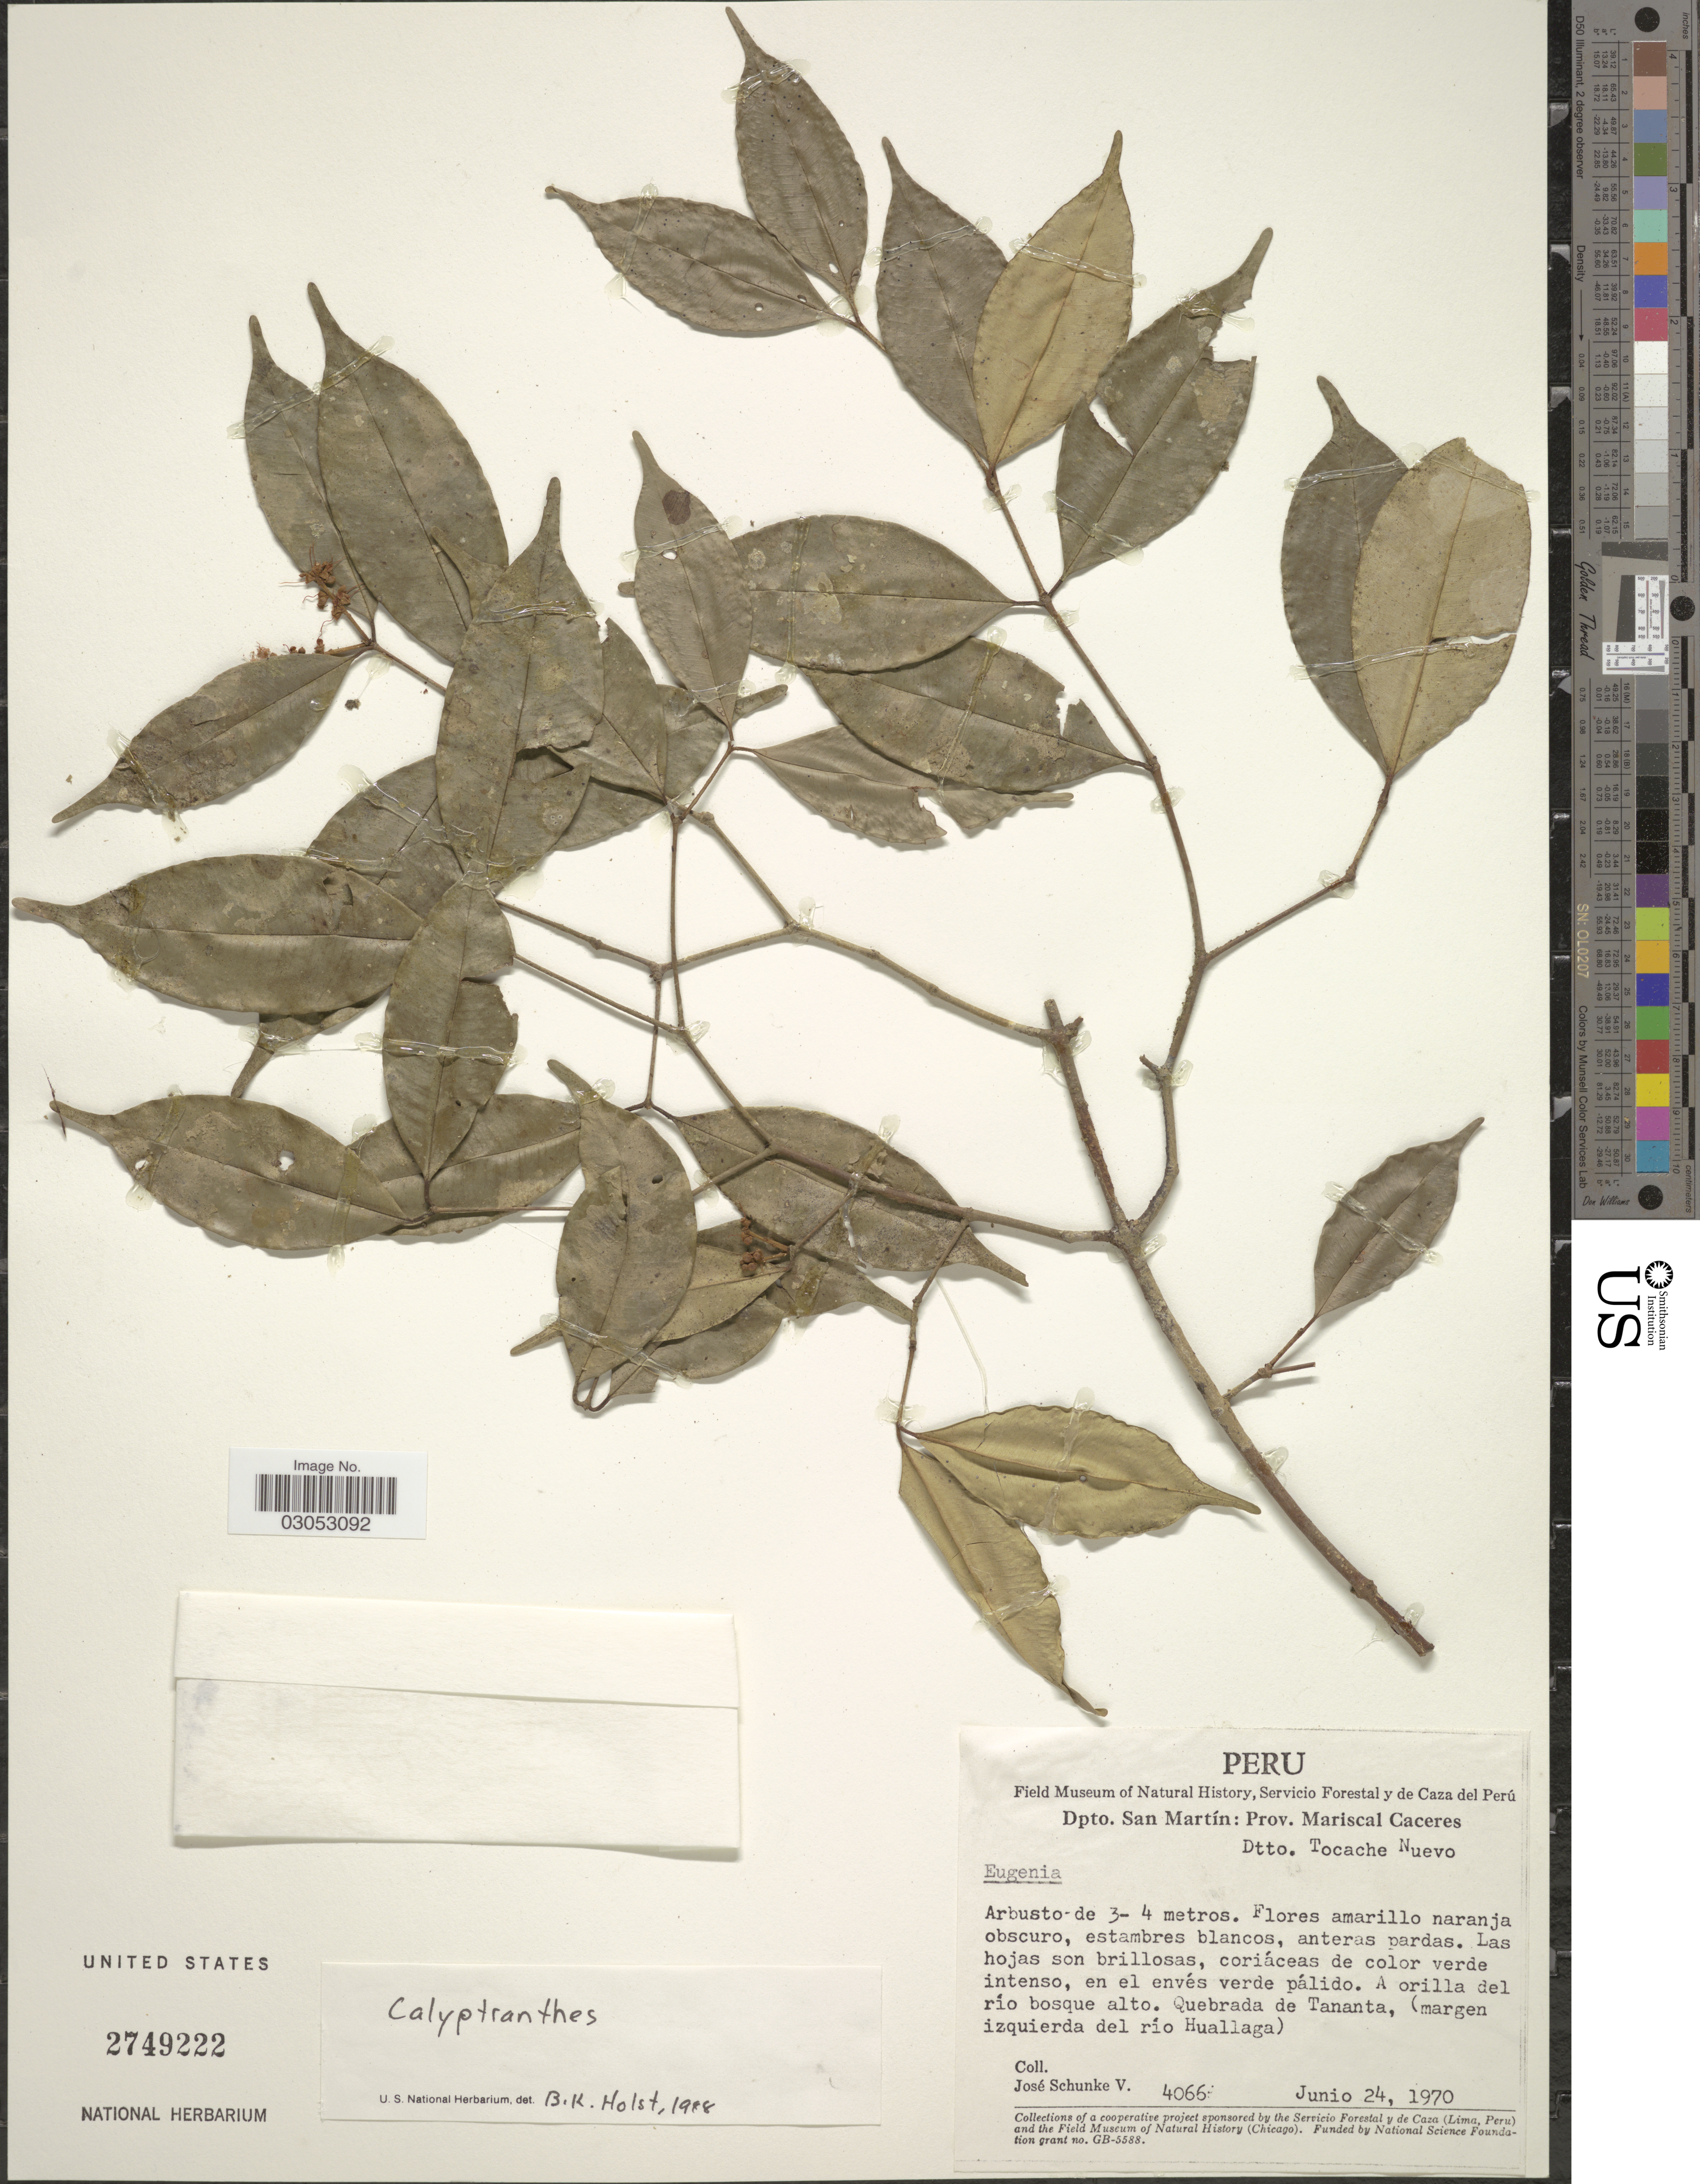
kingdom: Plantae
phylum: Tracheophyta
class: Magnoliopsida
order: Myrtales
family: Myrtaceae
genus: Myrcia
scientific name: Myrcia sp.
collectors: J. Schunke Vigo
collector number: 4066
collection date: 1970-06-24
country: Peru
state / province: San Martín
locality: Dpto. San Martín: Prov. Mariscal Caceres, Dtto. Tocache Nuevo. Quebrada de Tananta, (margen izquierda del rio Huallaga).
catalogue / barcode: US 2749222